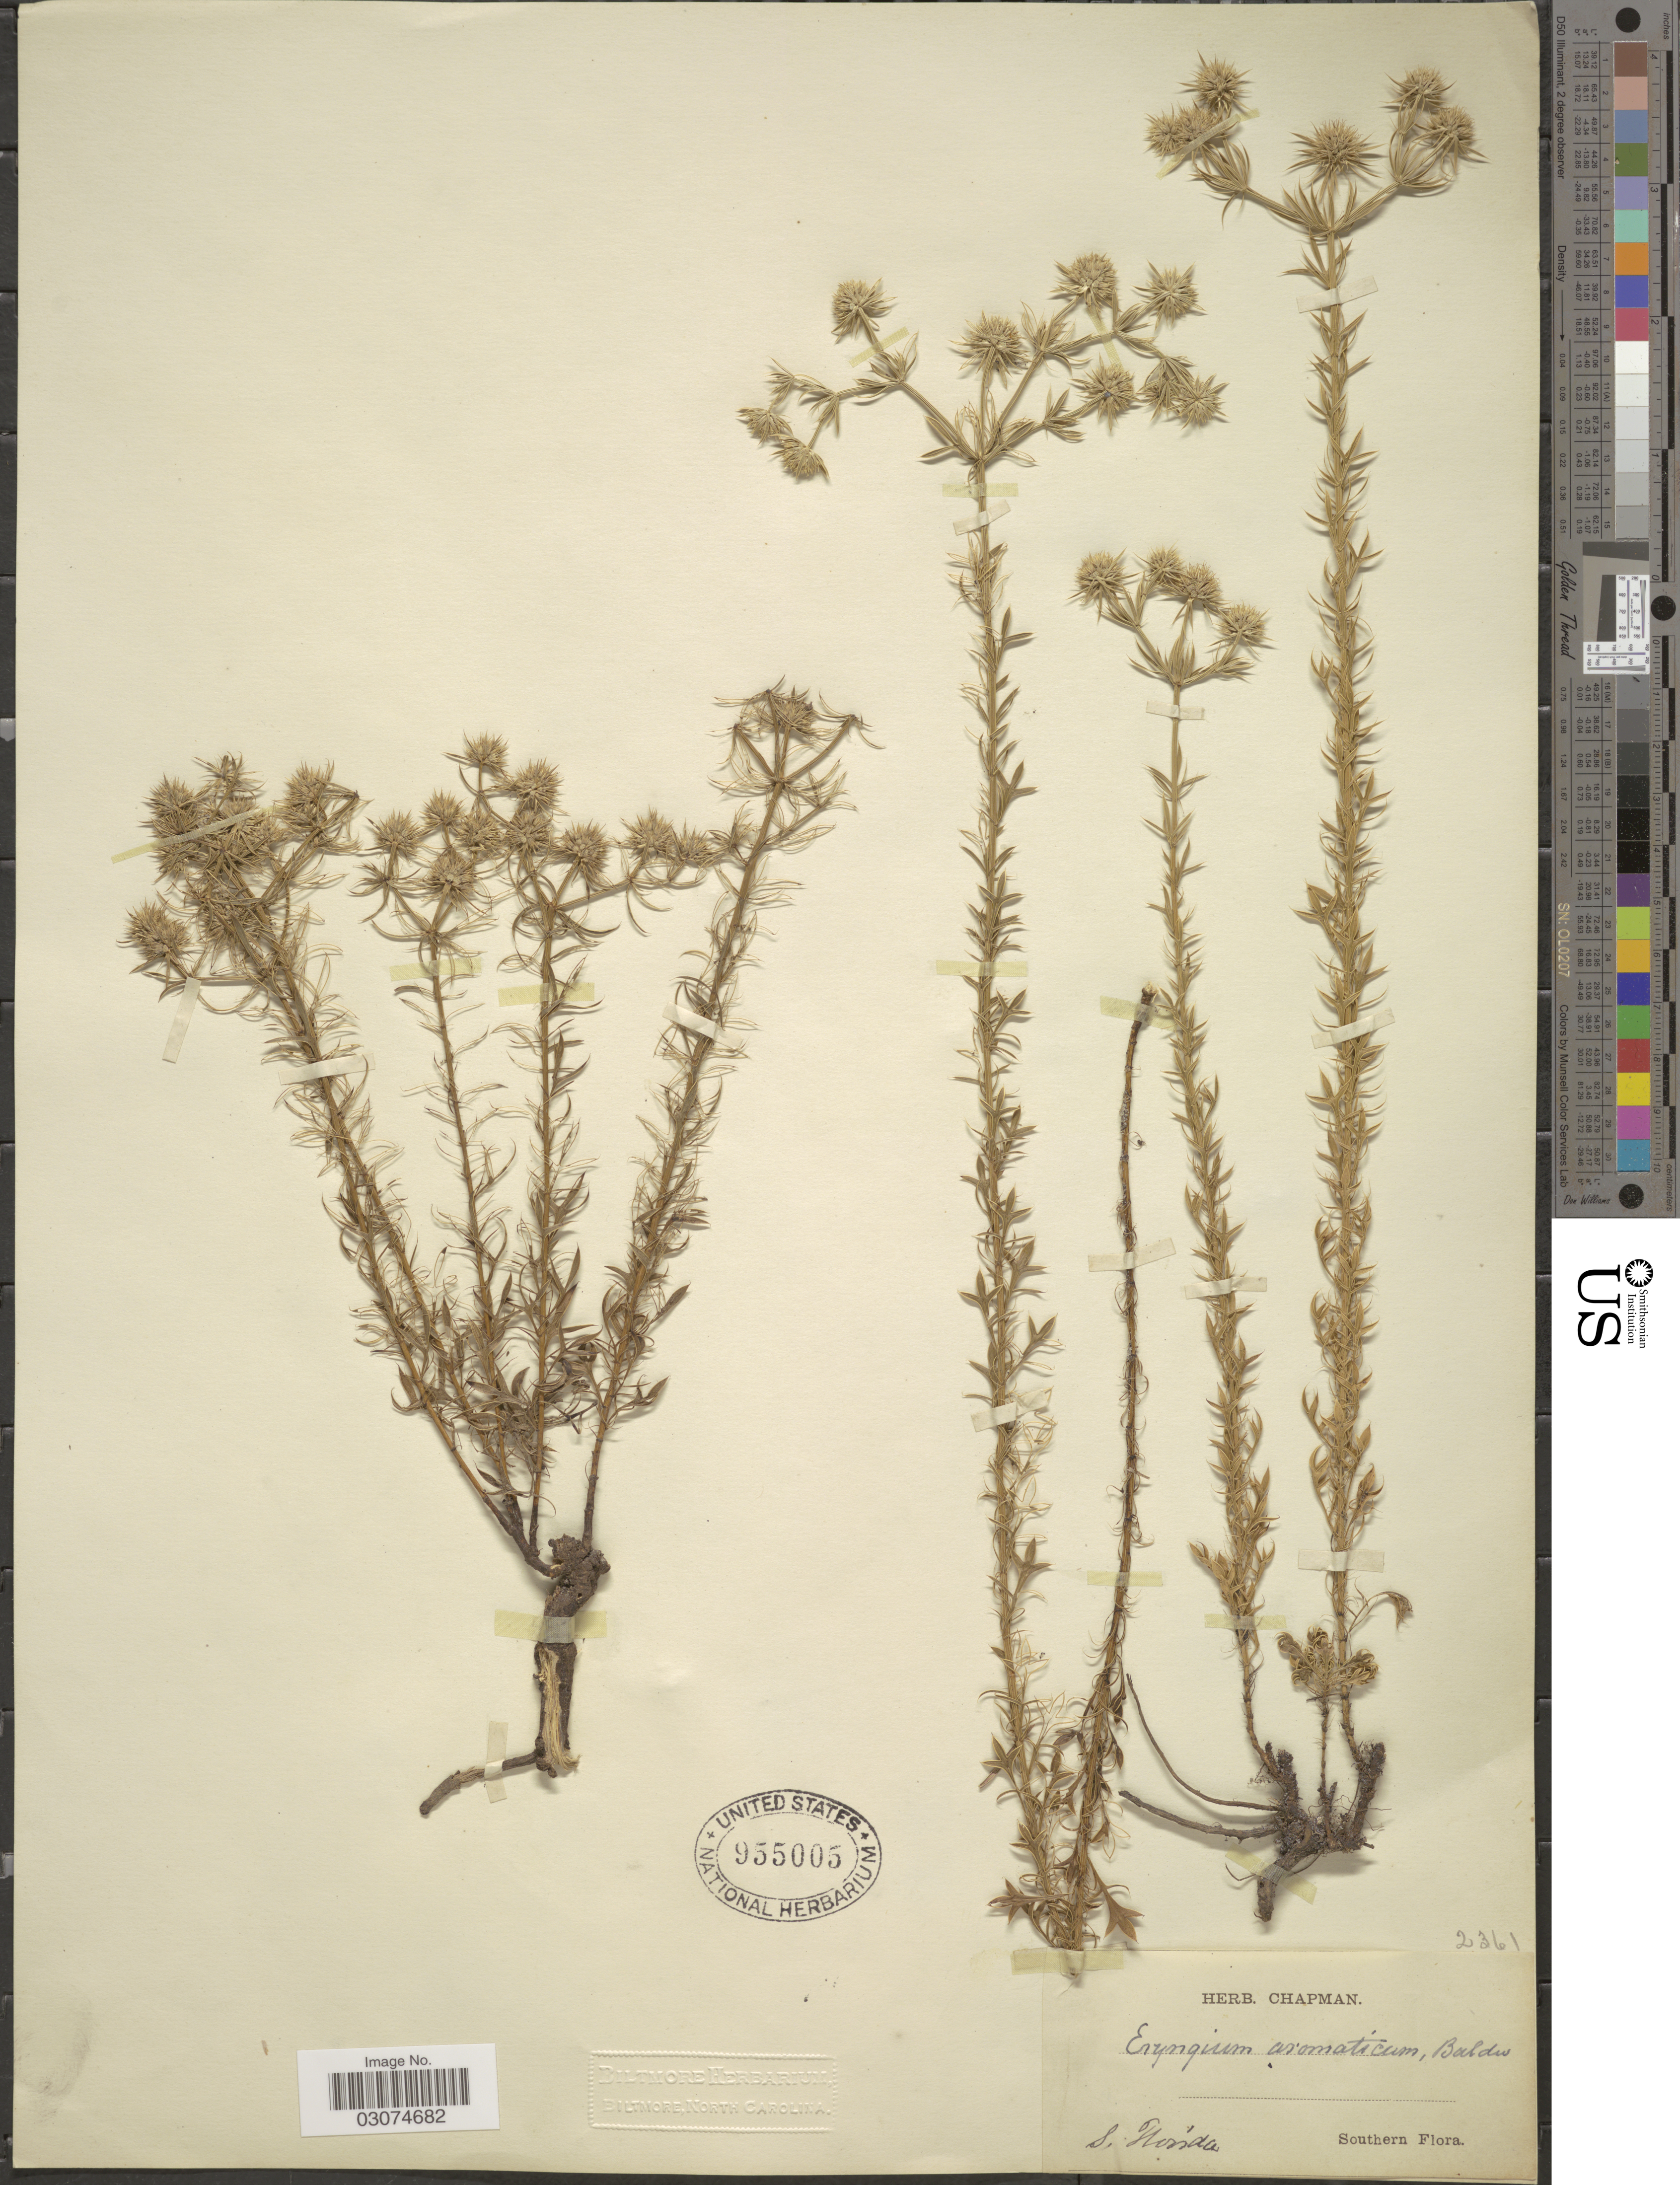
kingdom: Plantae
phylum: Tracheophyta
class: Magnoliopsida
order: Apiales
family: Apiaceae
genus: Eryngium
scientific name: Eryngium aromaticum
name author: Baldwin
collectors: ex herb. Chapman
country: United States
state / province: Florida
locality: S. Florida. Southern.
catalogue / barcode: US 955005